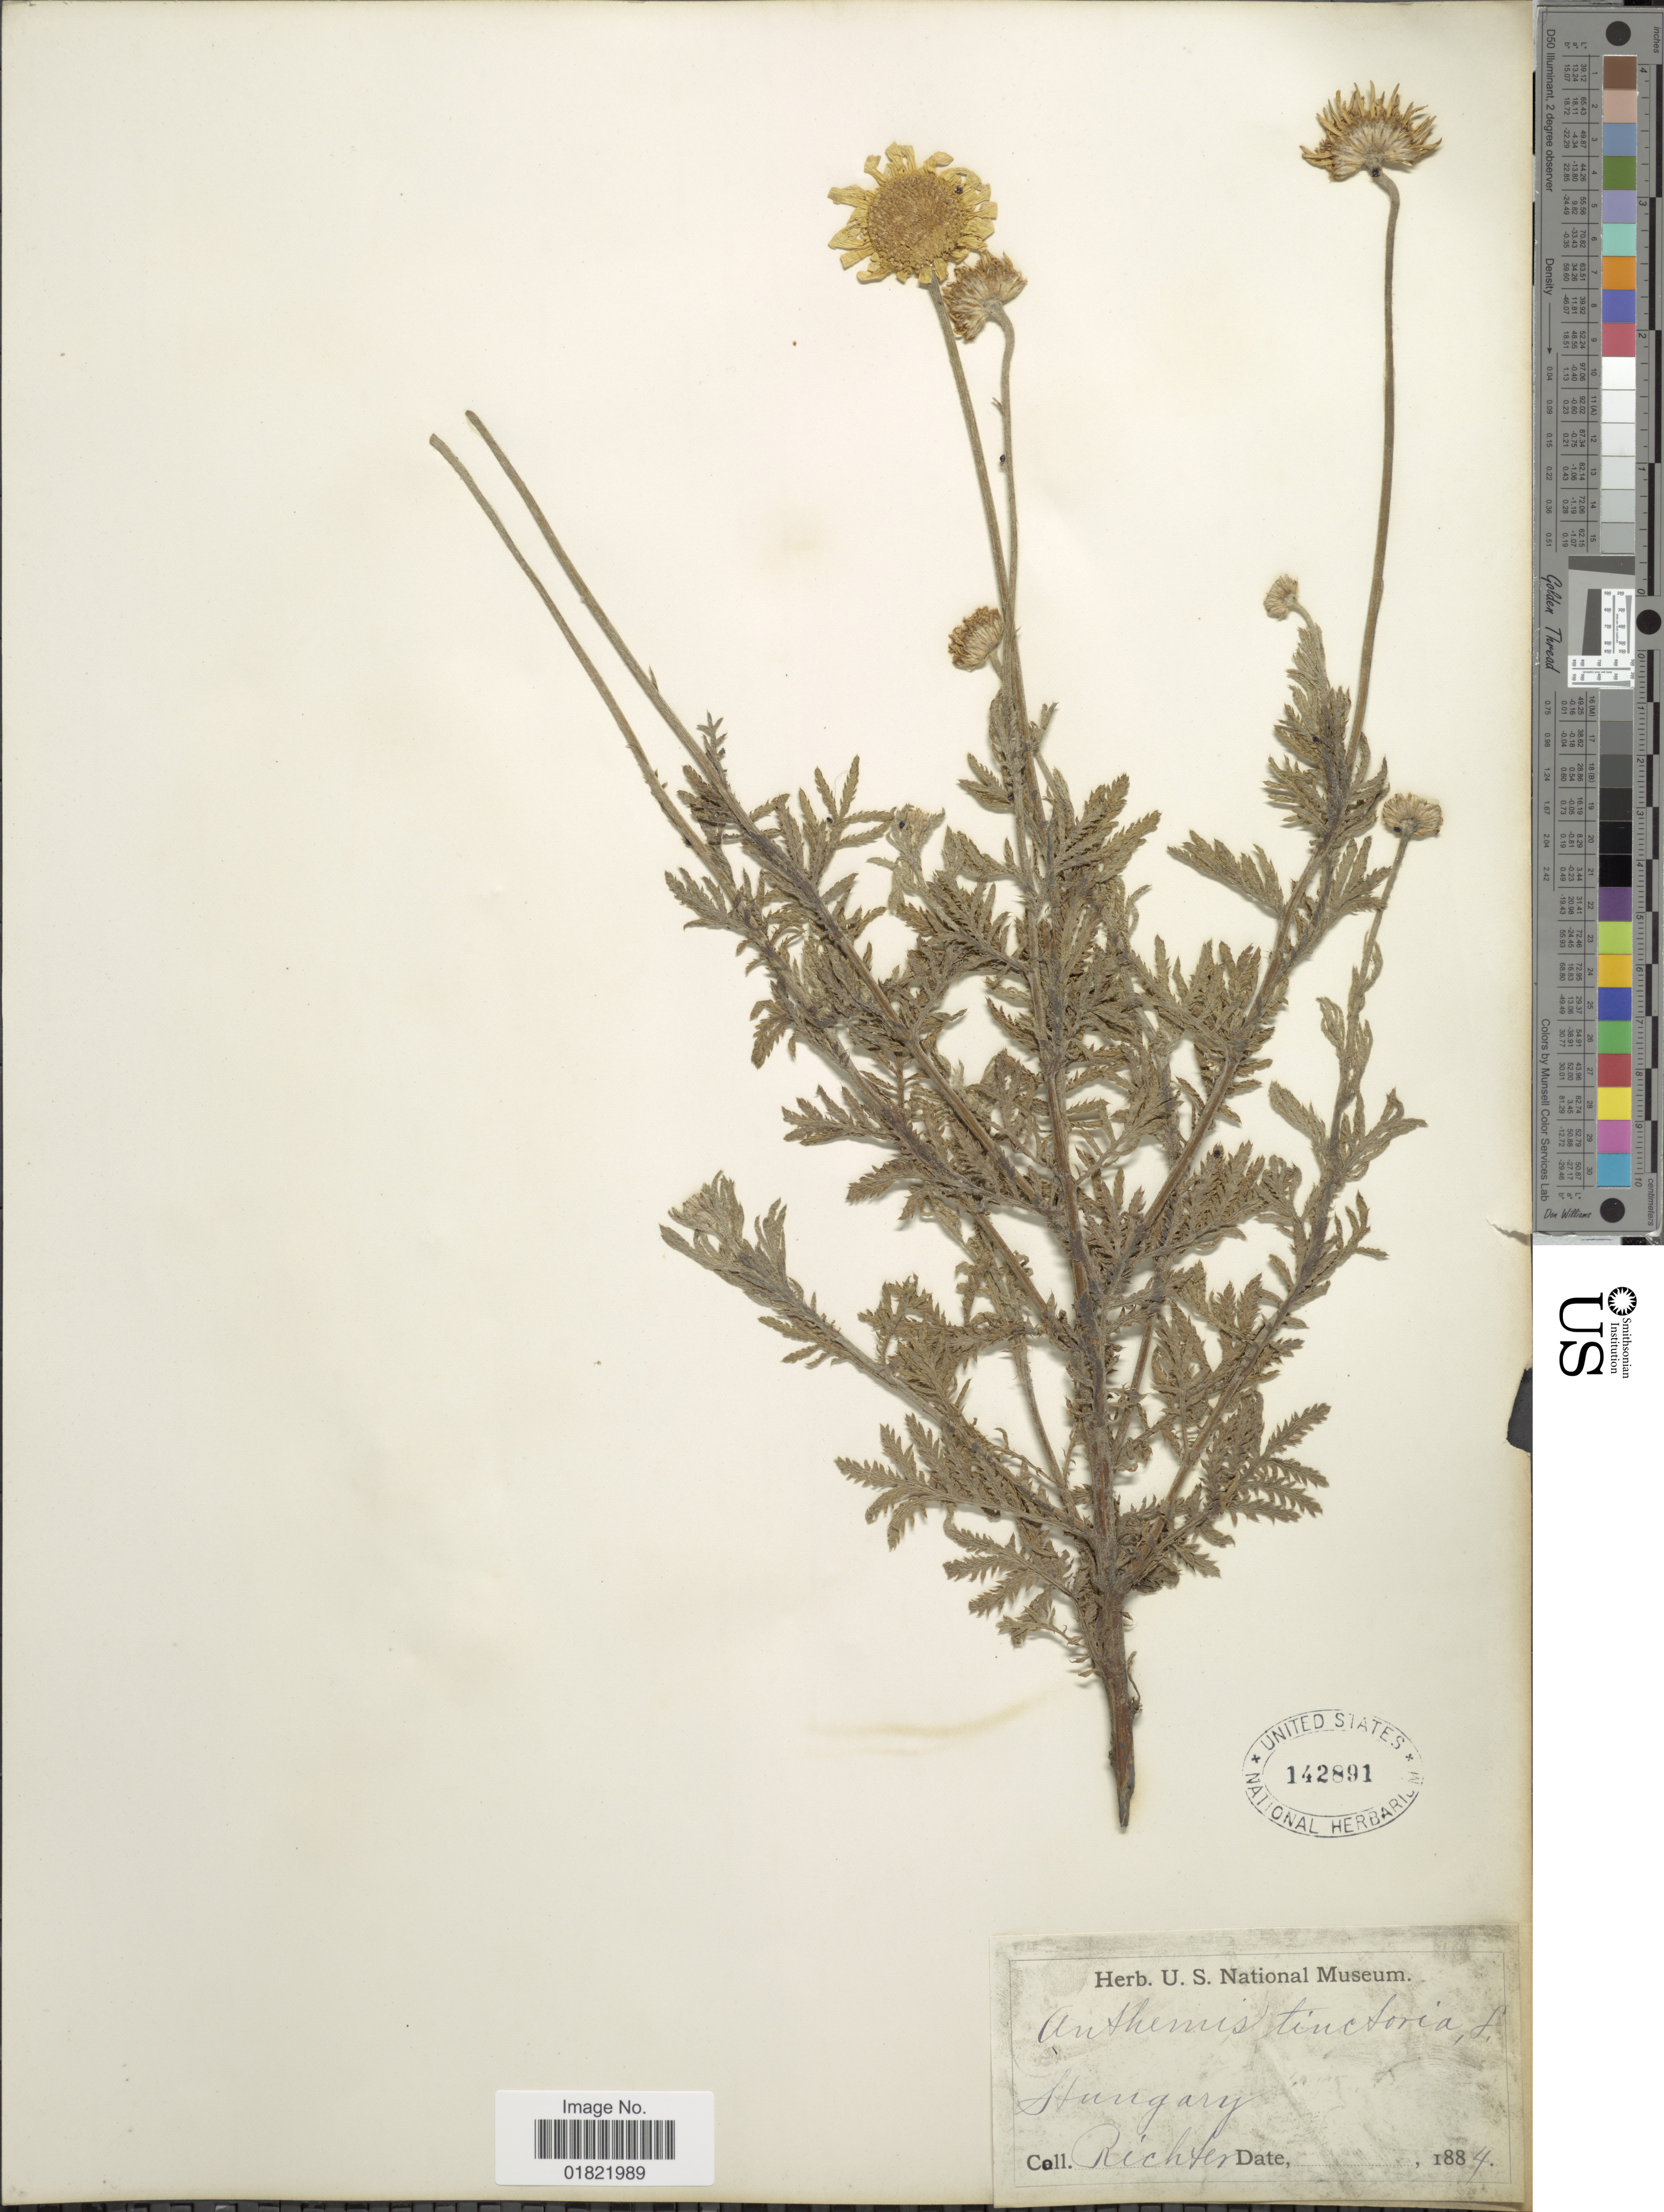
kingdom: Plantae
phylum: Tracheophyta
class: Magnoliopsida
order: Asterales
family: Asteraceae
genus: Anthemis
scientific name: Anthemis tinctoria 'Wargrave'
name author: L.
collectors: -- Richter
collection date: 1884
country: Hungary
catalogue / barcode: US 142891